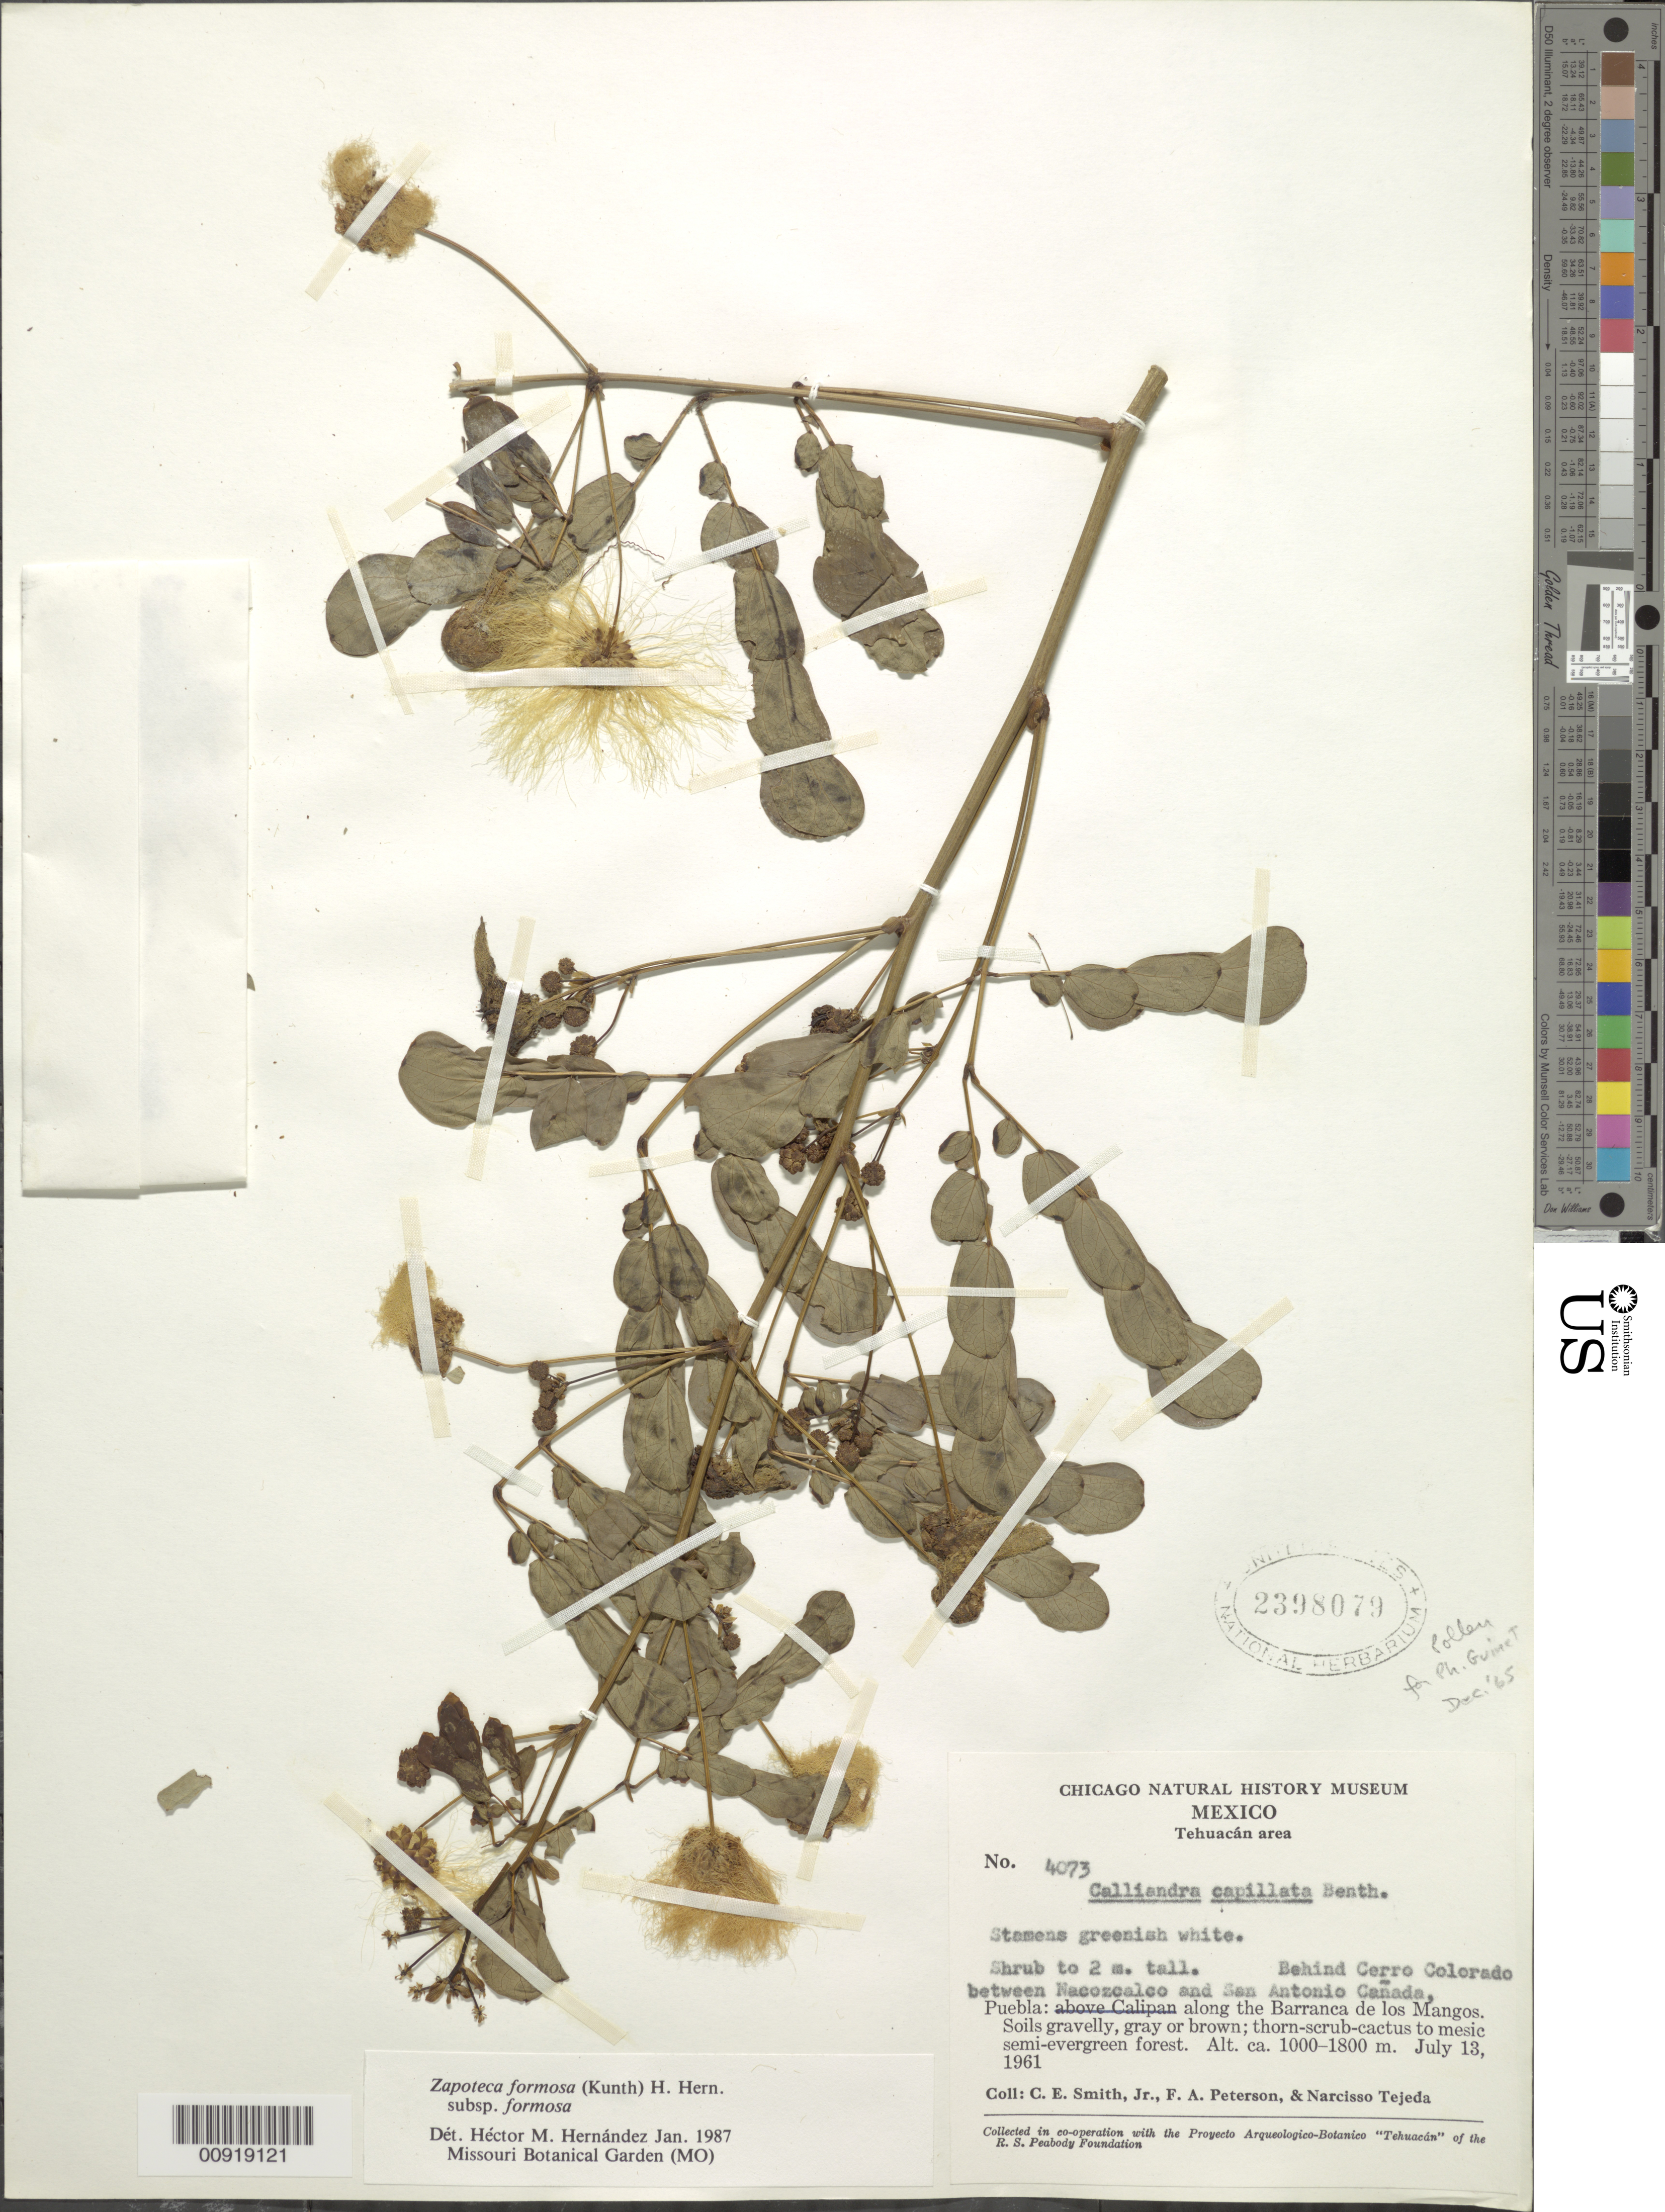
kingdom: Plantae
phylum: Tracheophyta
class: Magnoliopsida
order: Fabales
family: Fabaceae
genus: Zapoteca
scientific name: Zapoteca formosa subsp. formosa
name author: (Kunth) H.M. Hern.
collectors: C. E. Smith Jr., F. A. Peterson & N. Tejeda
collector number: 4073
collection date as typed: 13 Jul 1961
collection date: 1961-07-13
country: Mexico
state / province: Puebla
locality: Puebla: Behind Cerro Colorado between Nacozcalco and San Antonio Cañada, along the Barranca de los Mangos.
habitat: Soils gravelly, gray or brown; thorn-scrub-cactus to mesic semi-evergreen forest.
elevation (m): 1800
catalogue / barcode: US 2398079